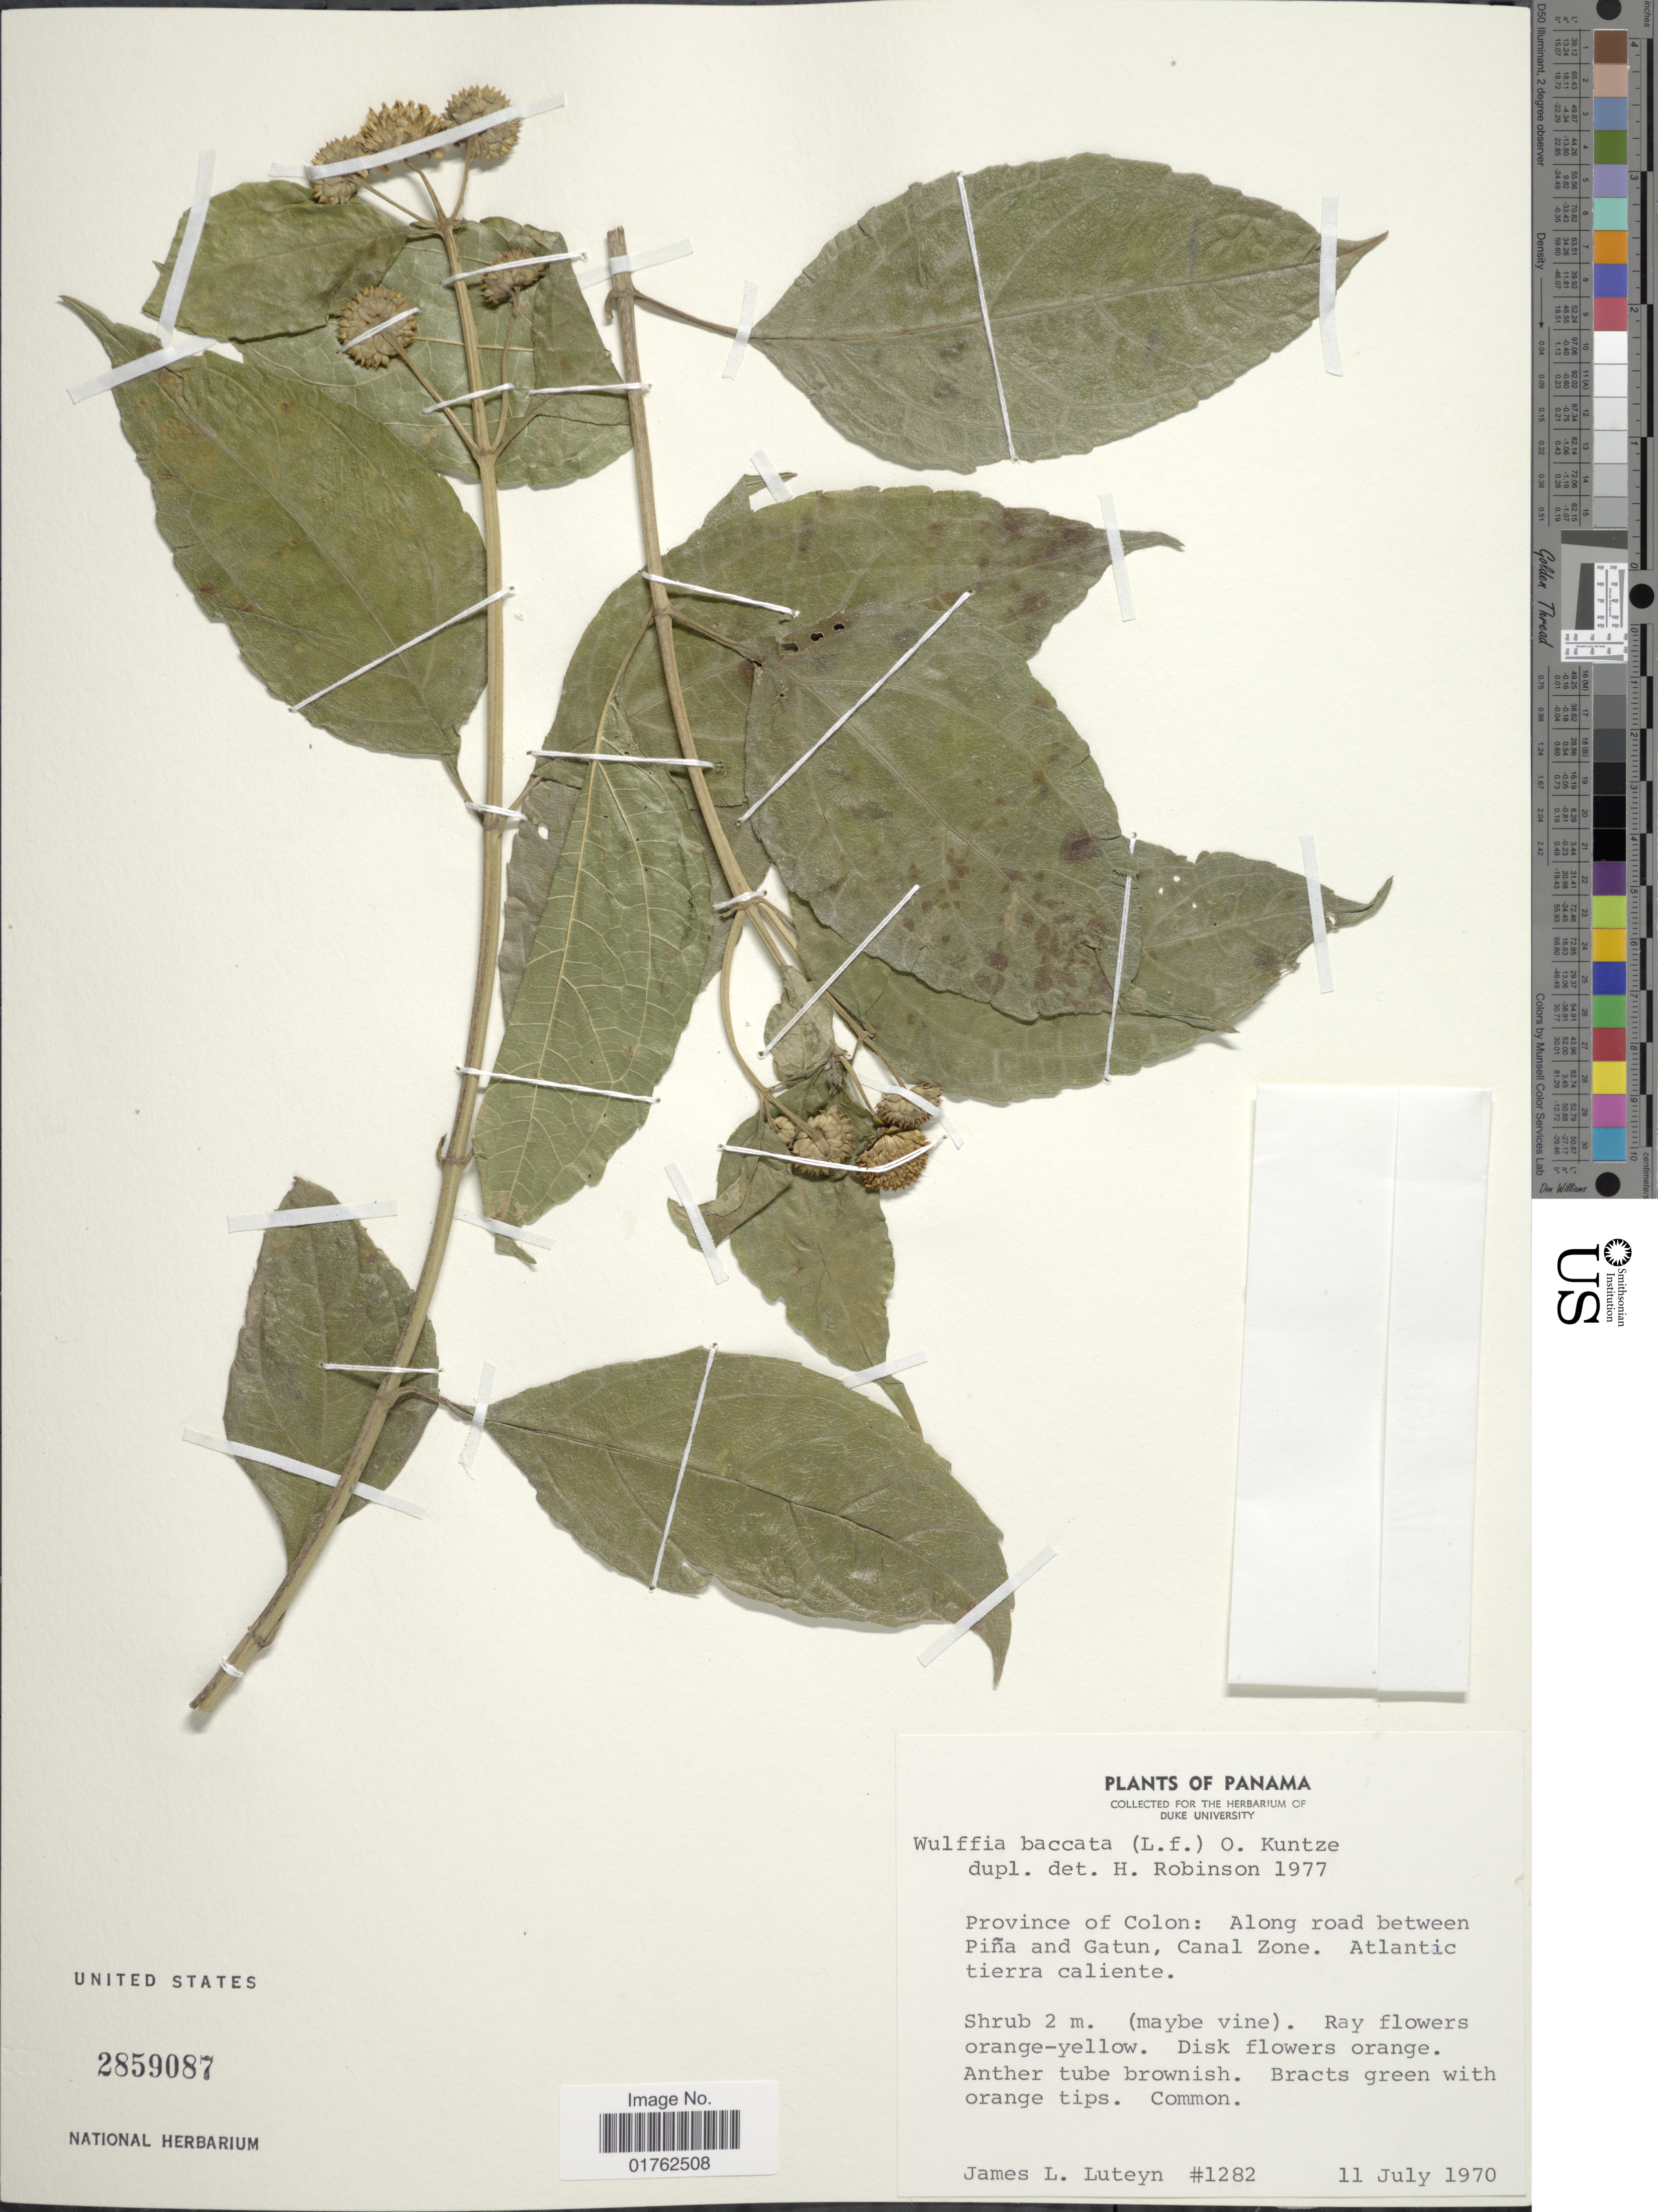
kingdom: Plantae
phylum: Tracheophyta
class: Magnoliopsida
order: Asterales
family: Asteraceae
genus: Wulffia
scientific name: Wulffia baccata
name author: (L. f.) Kuntze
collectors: J. L. Luteyn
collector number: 182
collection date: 1970-07-11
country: Panama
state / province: Colón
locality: Along road between Pina and Gatun, Canal Zone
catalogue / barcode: US 2859084